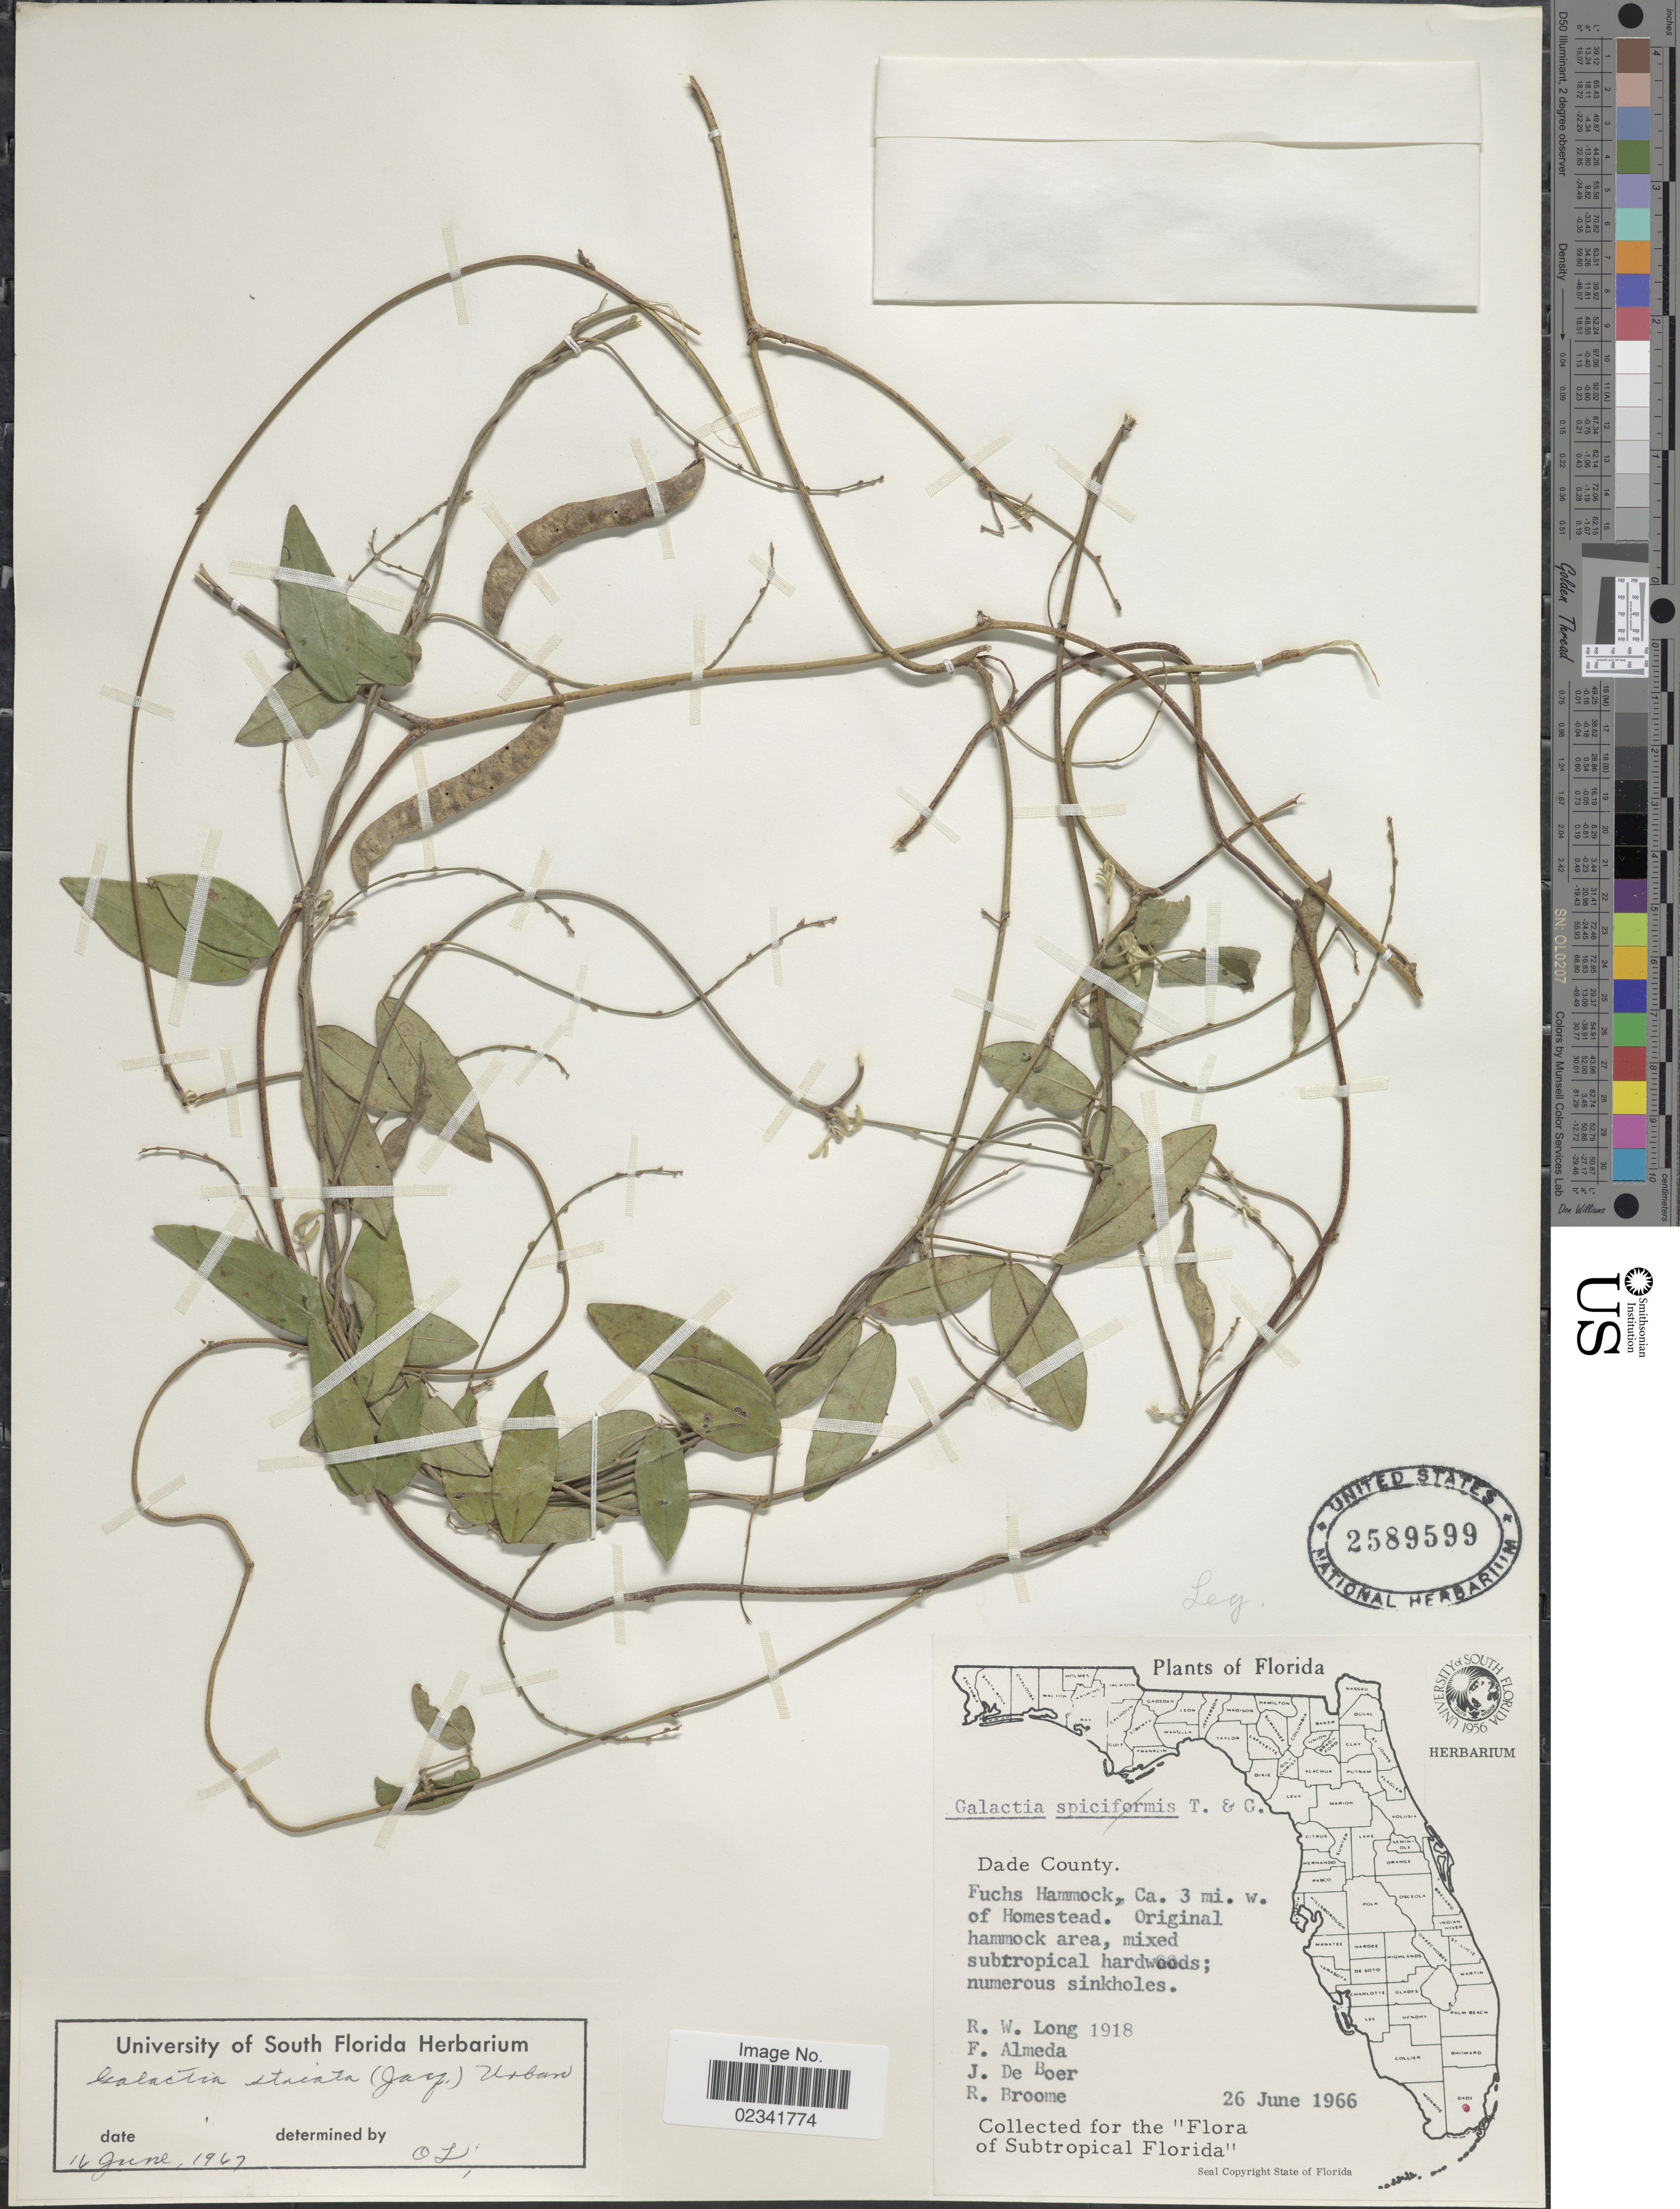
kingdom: Plantae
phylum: Tracheophyta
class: Magnoliopsida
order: Fabales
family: Fabaceae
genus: Galactia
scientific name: Galactia striata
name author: (Jacq.) Urb.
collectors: R. Long, F. Almeda, J. de Boer & R. Broome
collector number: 1918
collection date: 1966-06-26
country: United States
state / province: Florida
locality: Dade County, Fuchs Hammock, 3 mi. w of Homestead, Original hammock area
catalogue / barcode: US 2589599